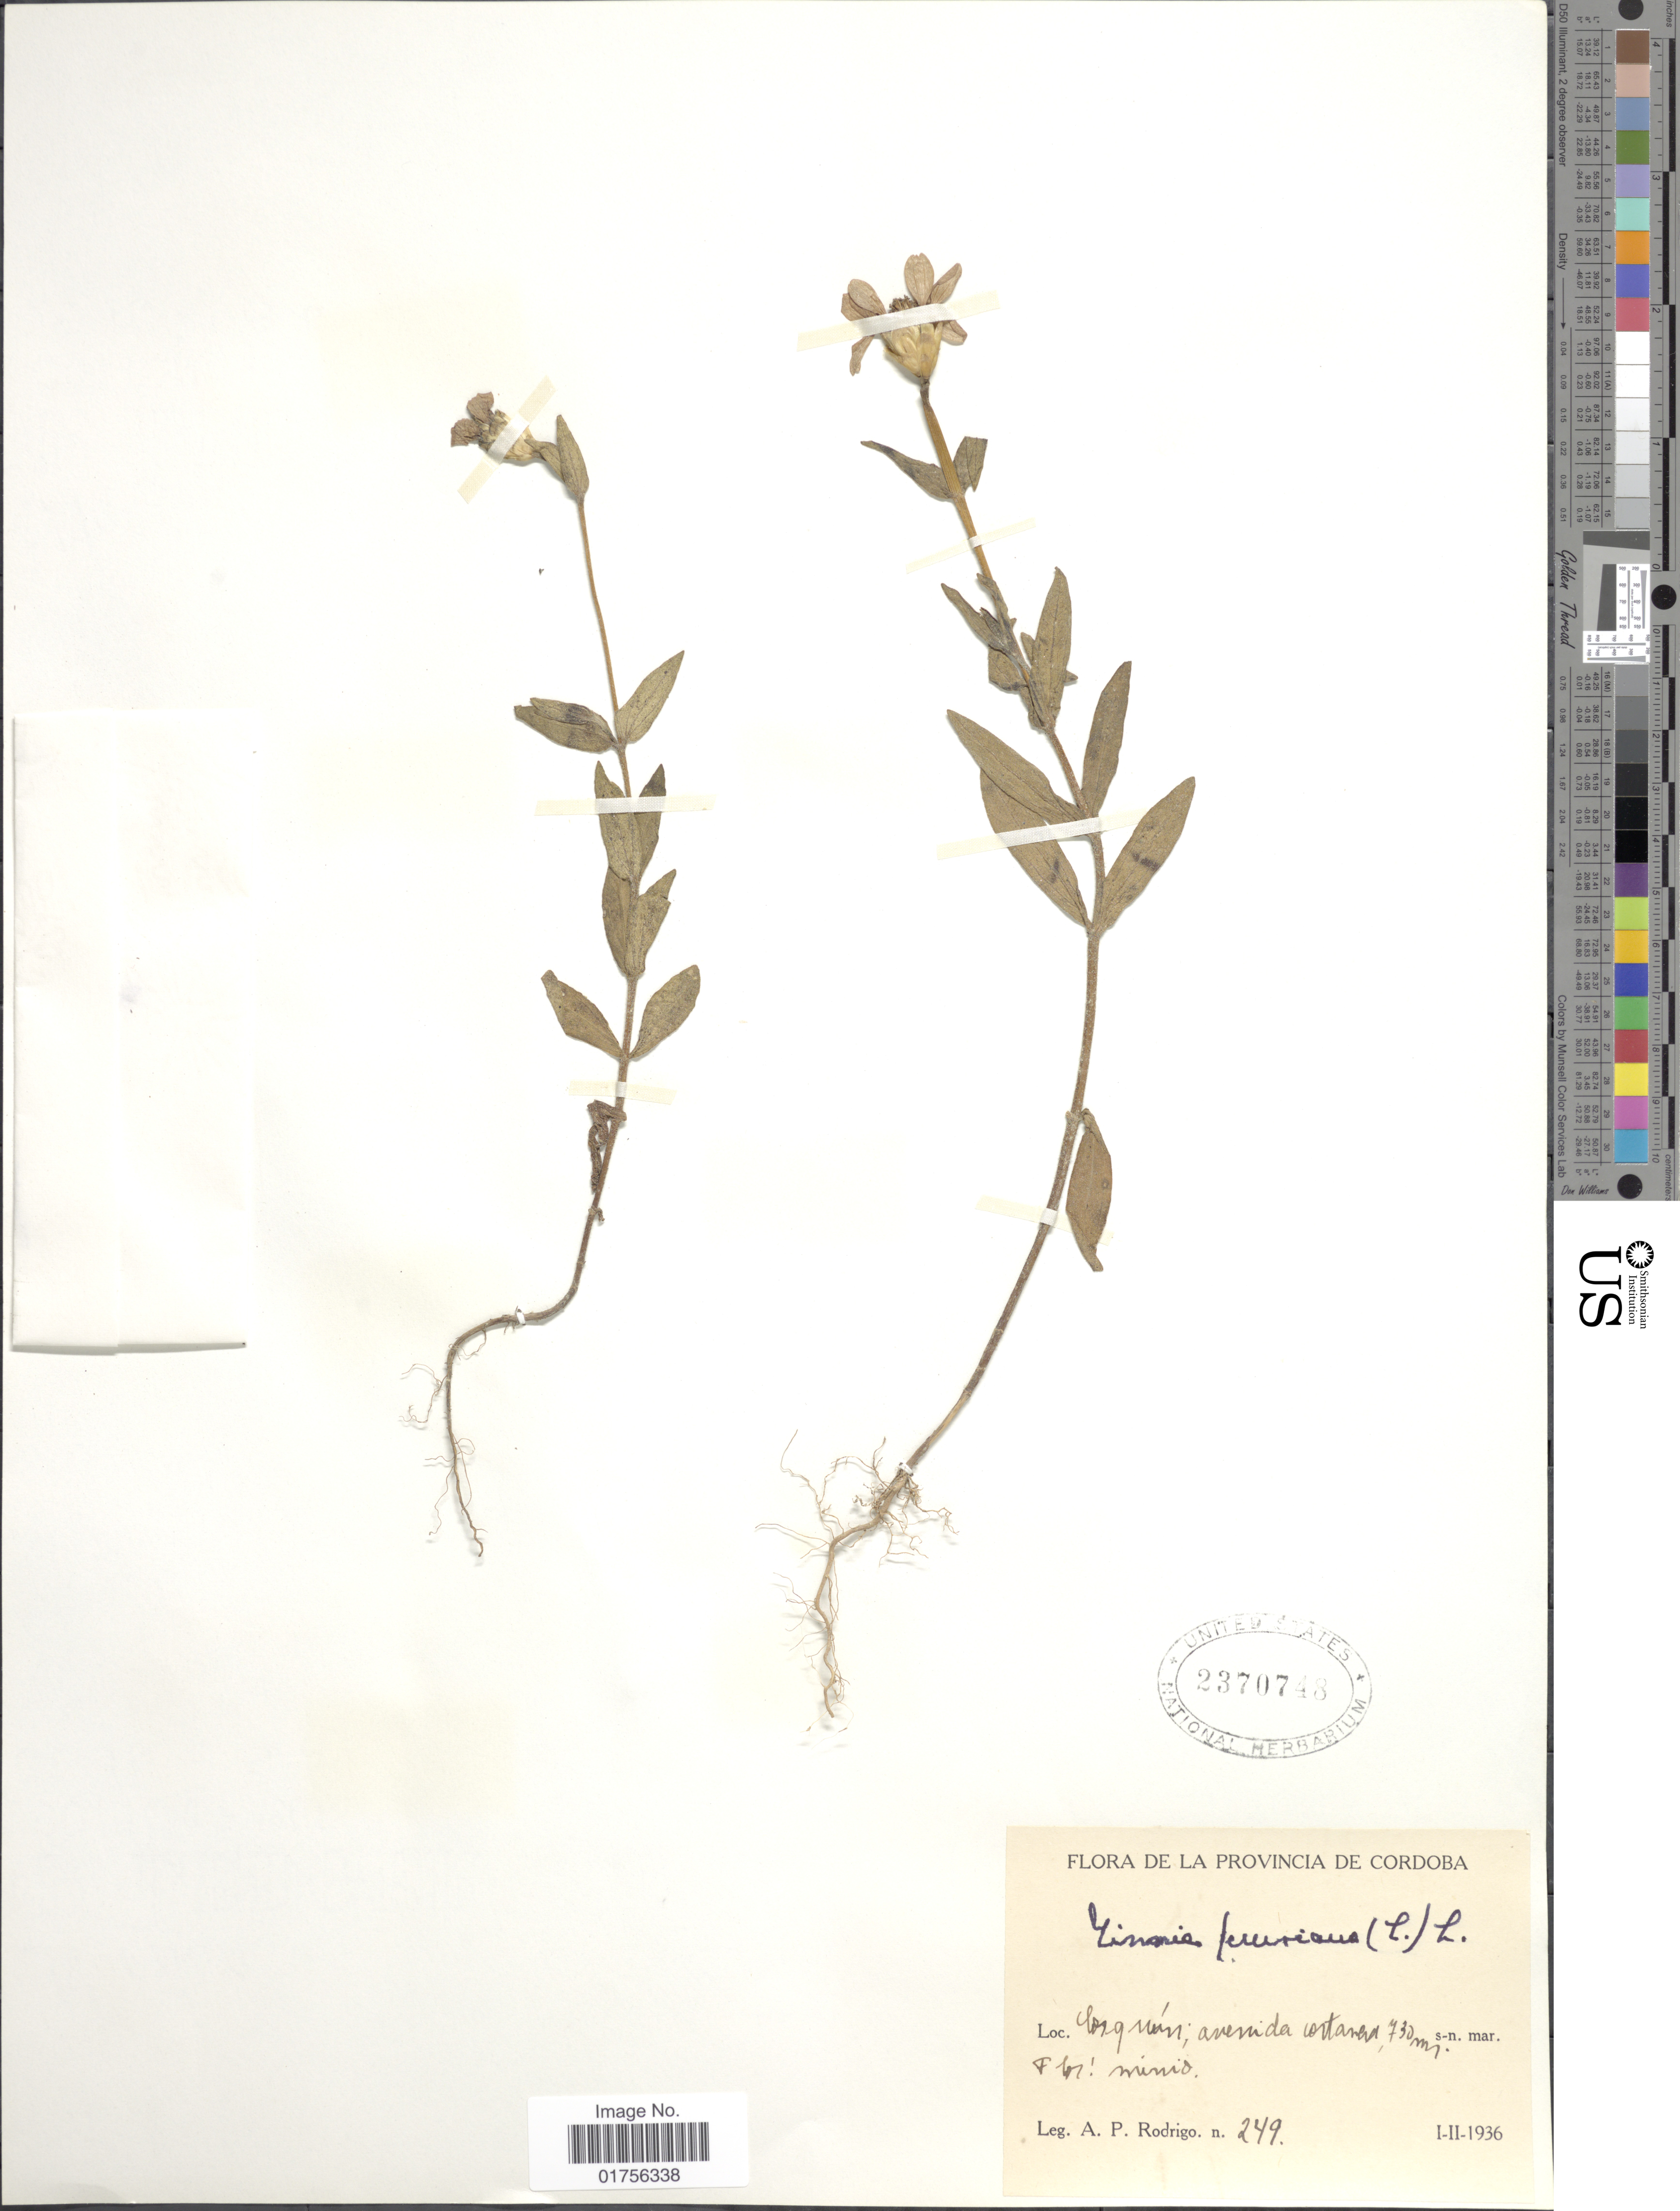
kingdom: Plantae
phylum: Tracheophyta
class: Magnoliopsida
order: Asterales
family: Asteraceae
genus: Zinnia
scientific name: Zinnia peruviana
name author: (L.) L.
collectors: A. Rodrigo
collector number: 249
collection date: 1936-02-01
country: Argentina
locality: De La Provincia De Cordoba, Corgnon, avenida cartanera.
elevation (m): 730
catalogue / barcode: US 2370748